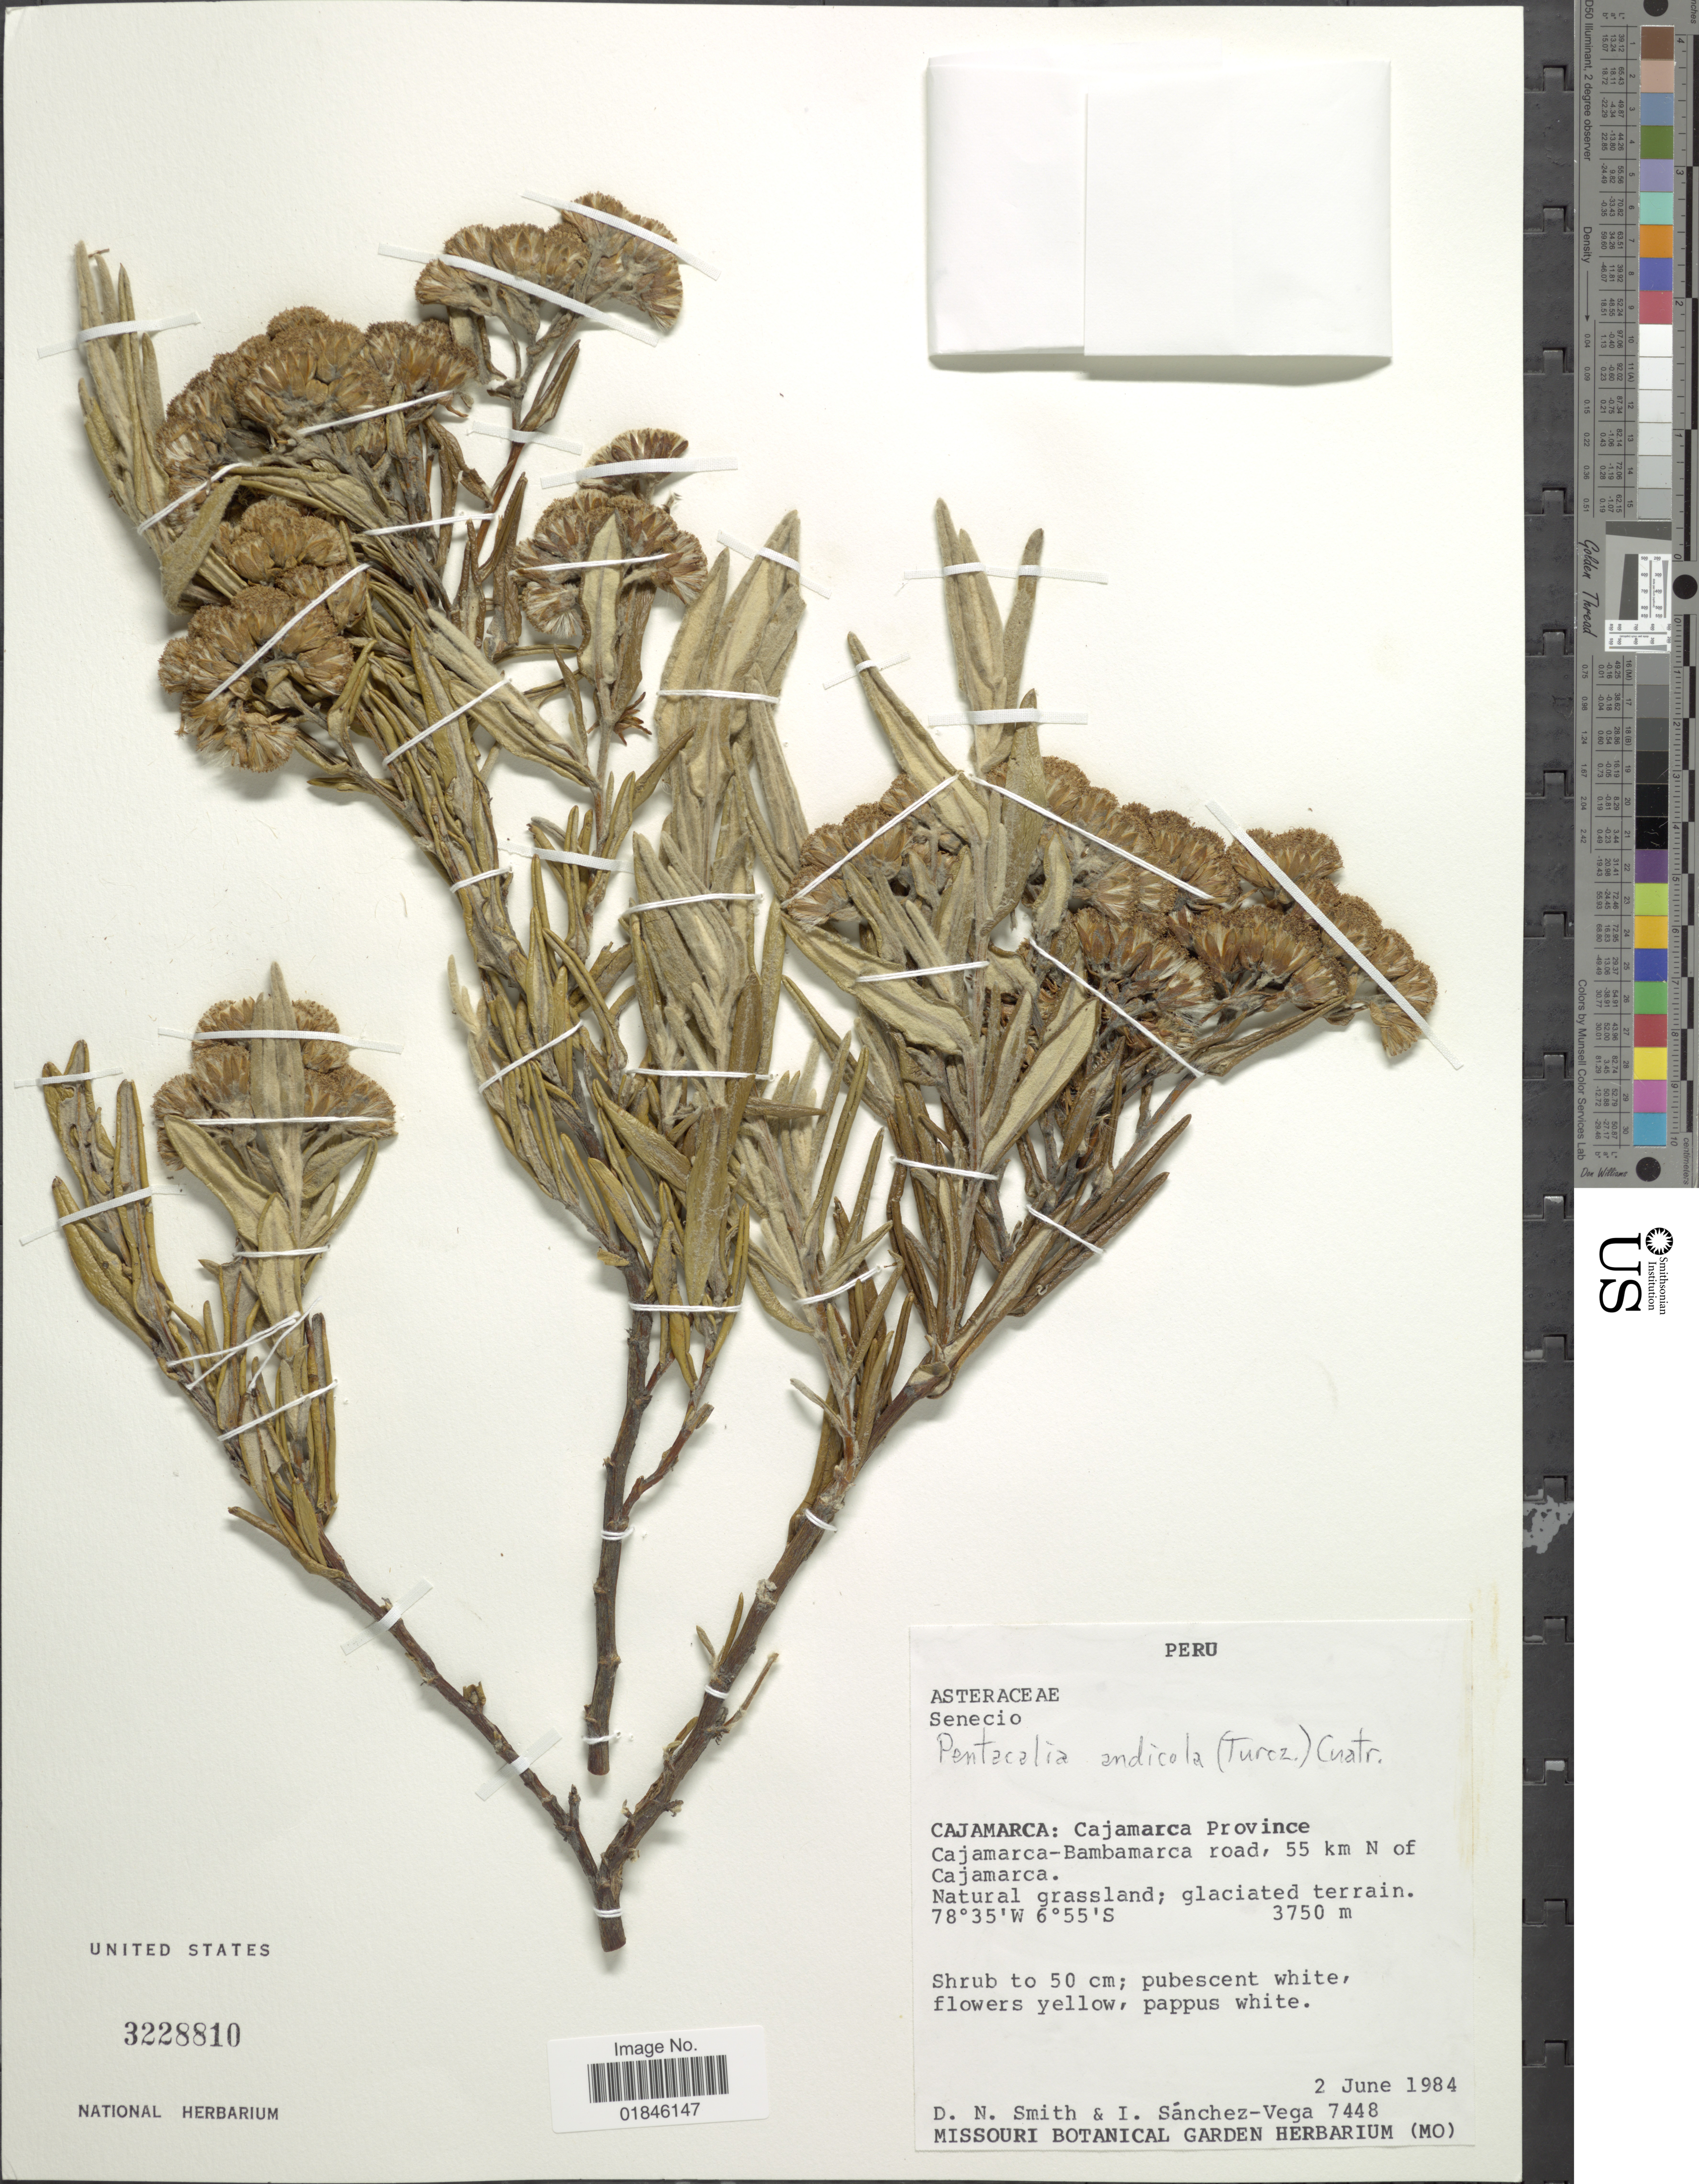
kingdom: Plantae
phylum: Tracheophyta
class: Magnoliopsida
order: Asterales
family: Asteraceae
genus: Pentacalia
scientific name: Pentacalia andicola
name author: (Turcz.) Cuatrec.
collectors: D. Smith & I. Sánchez-Vega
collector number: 7448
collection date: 1984-06-02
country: Peru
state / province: Cajamarca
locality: Cajamarca: Cajamarca Province. Cajamarca-Bambamarca road, 55 km N of Cajamarca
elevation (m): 3750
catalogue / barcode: US 3228810